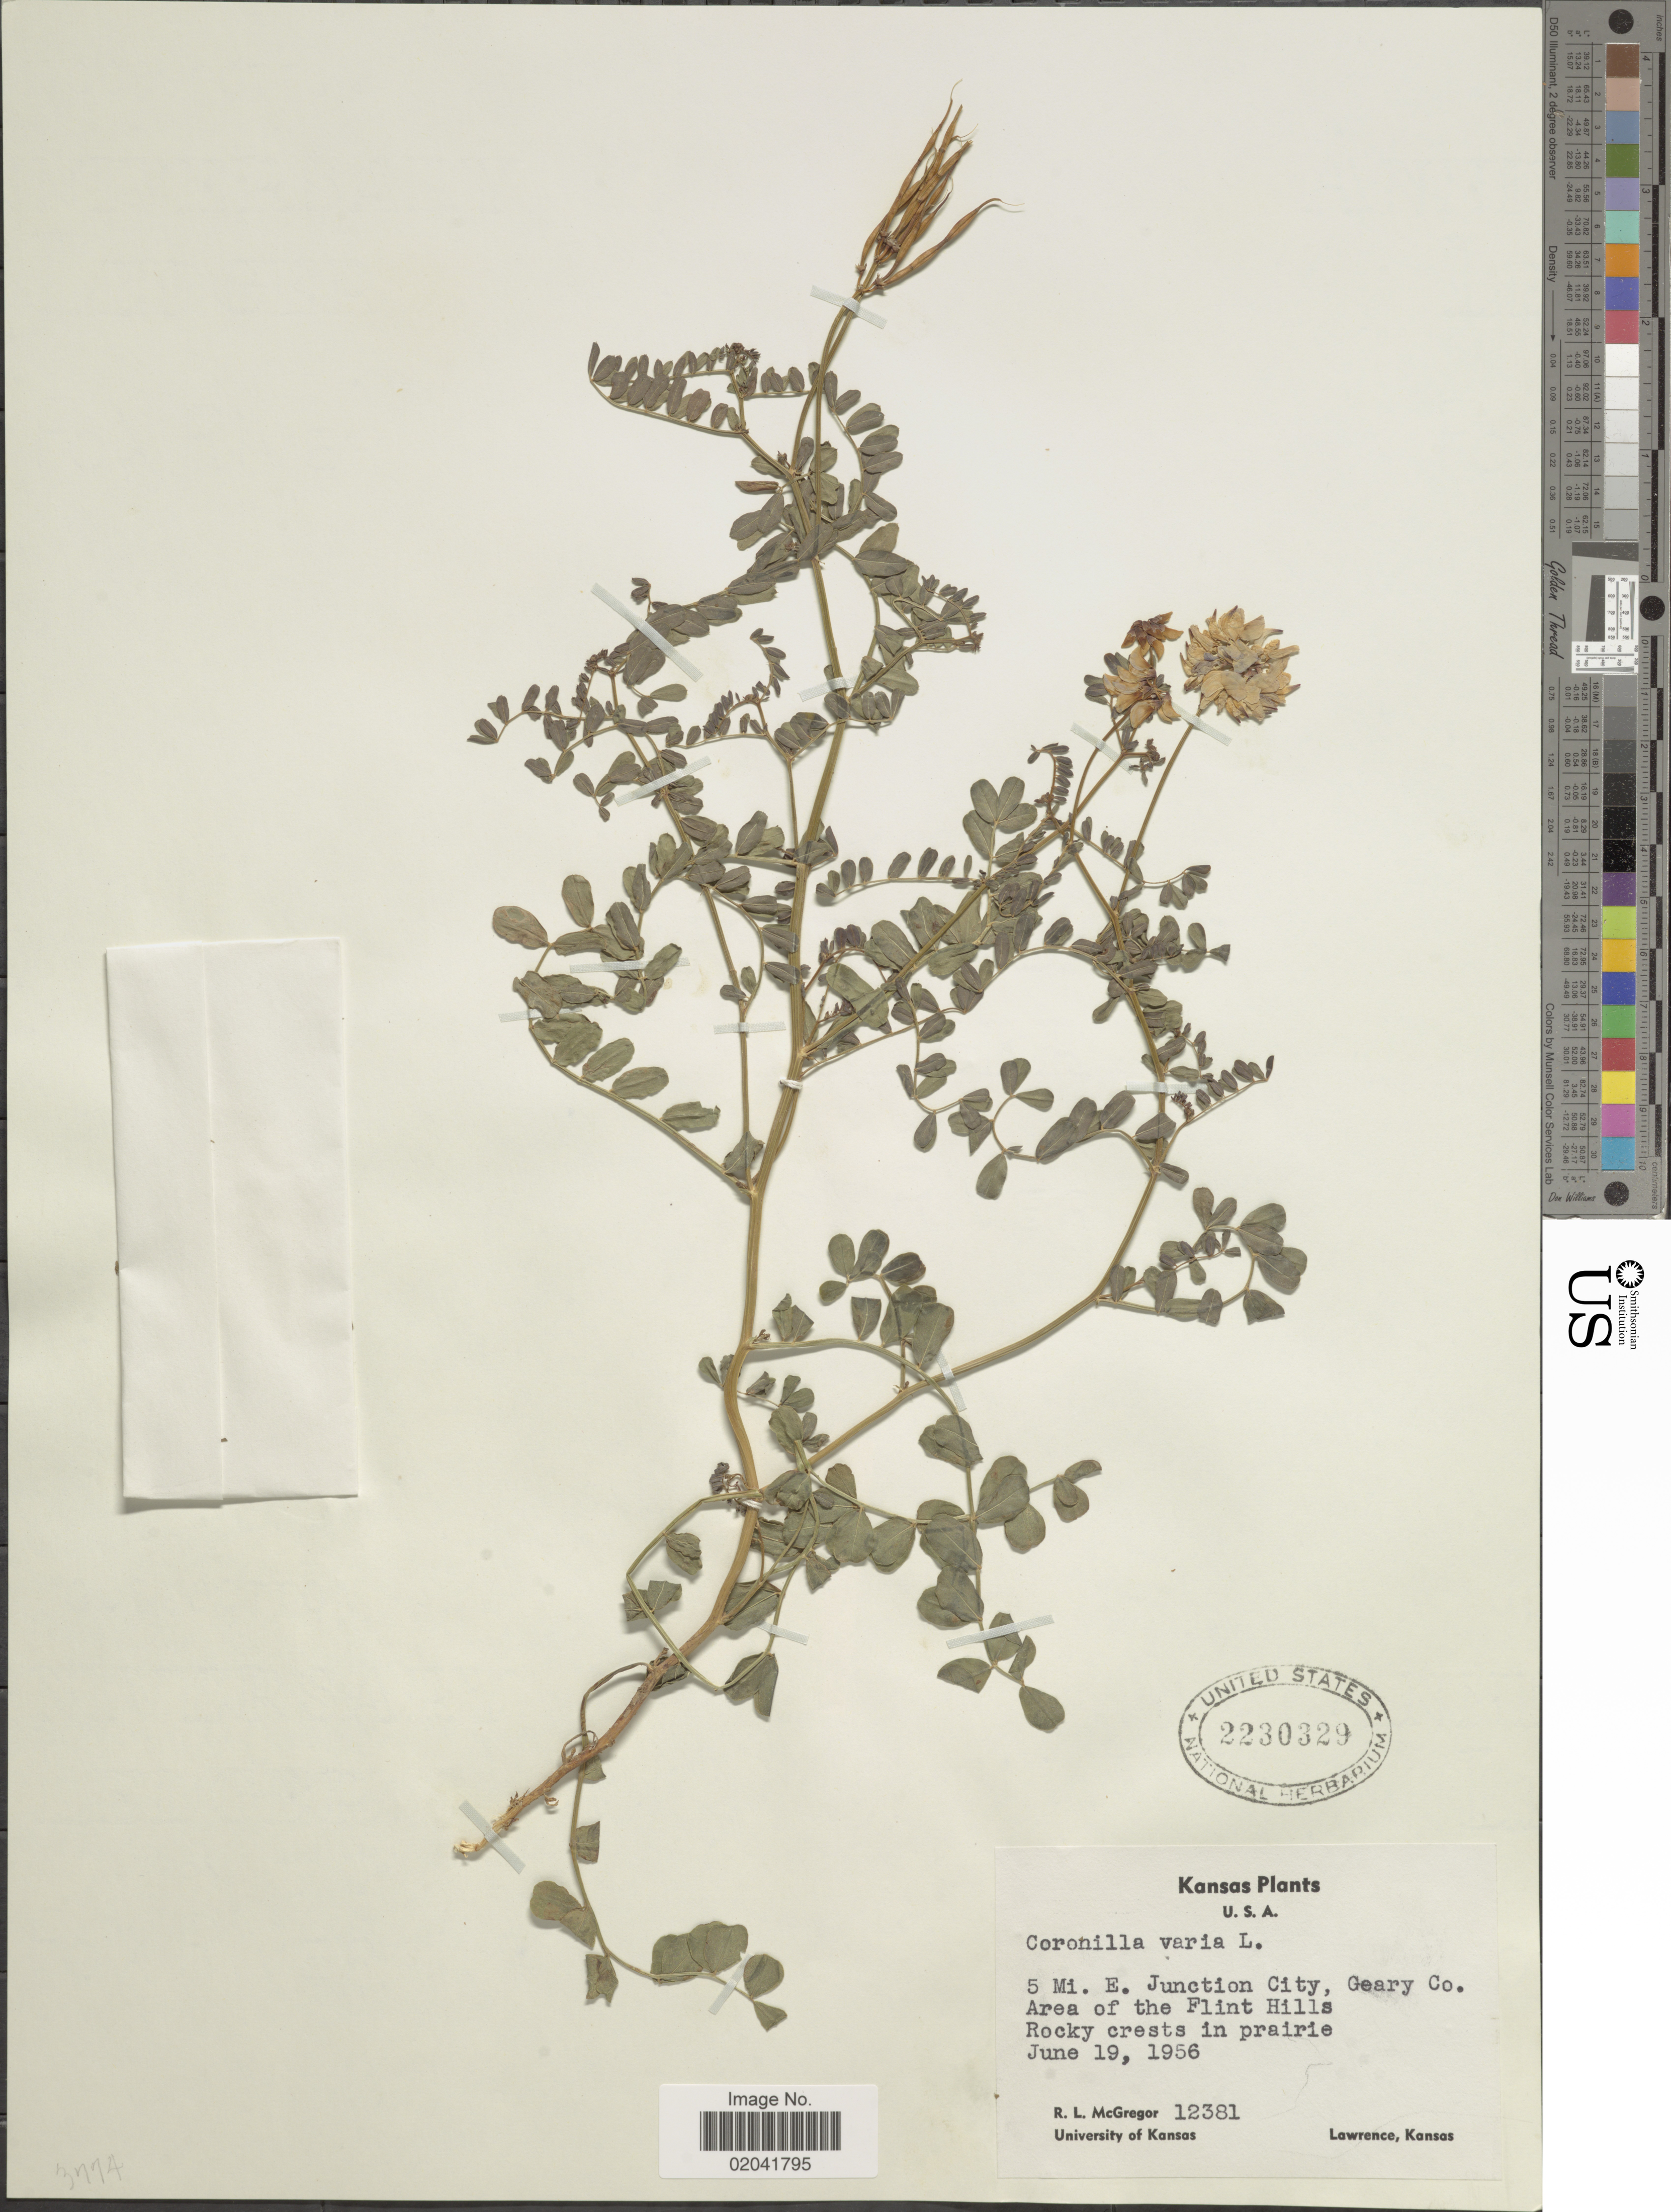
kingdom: Plantae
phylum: Tracheophyta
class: Magnoliopsida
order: Fabales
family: Fabaceae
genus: Coronilla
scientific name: Coronilla varia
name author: L.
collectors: R. McGregor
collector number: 12381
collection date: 1956-06-19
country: United States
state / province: Kansas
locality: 5 mi E. Junction City, Geary Co. Area of the Flint Hills, Rocky crests in prairie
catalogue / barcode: US 2230329